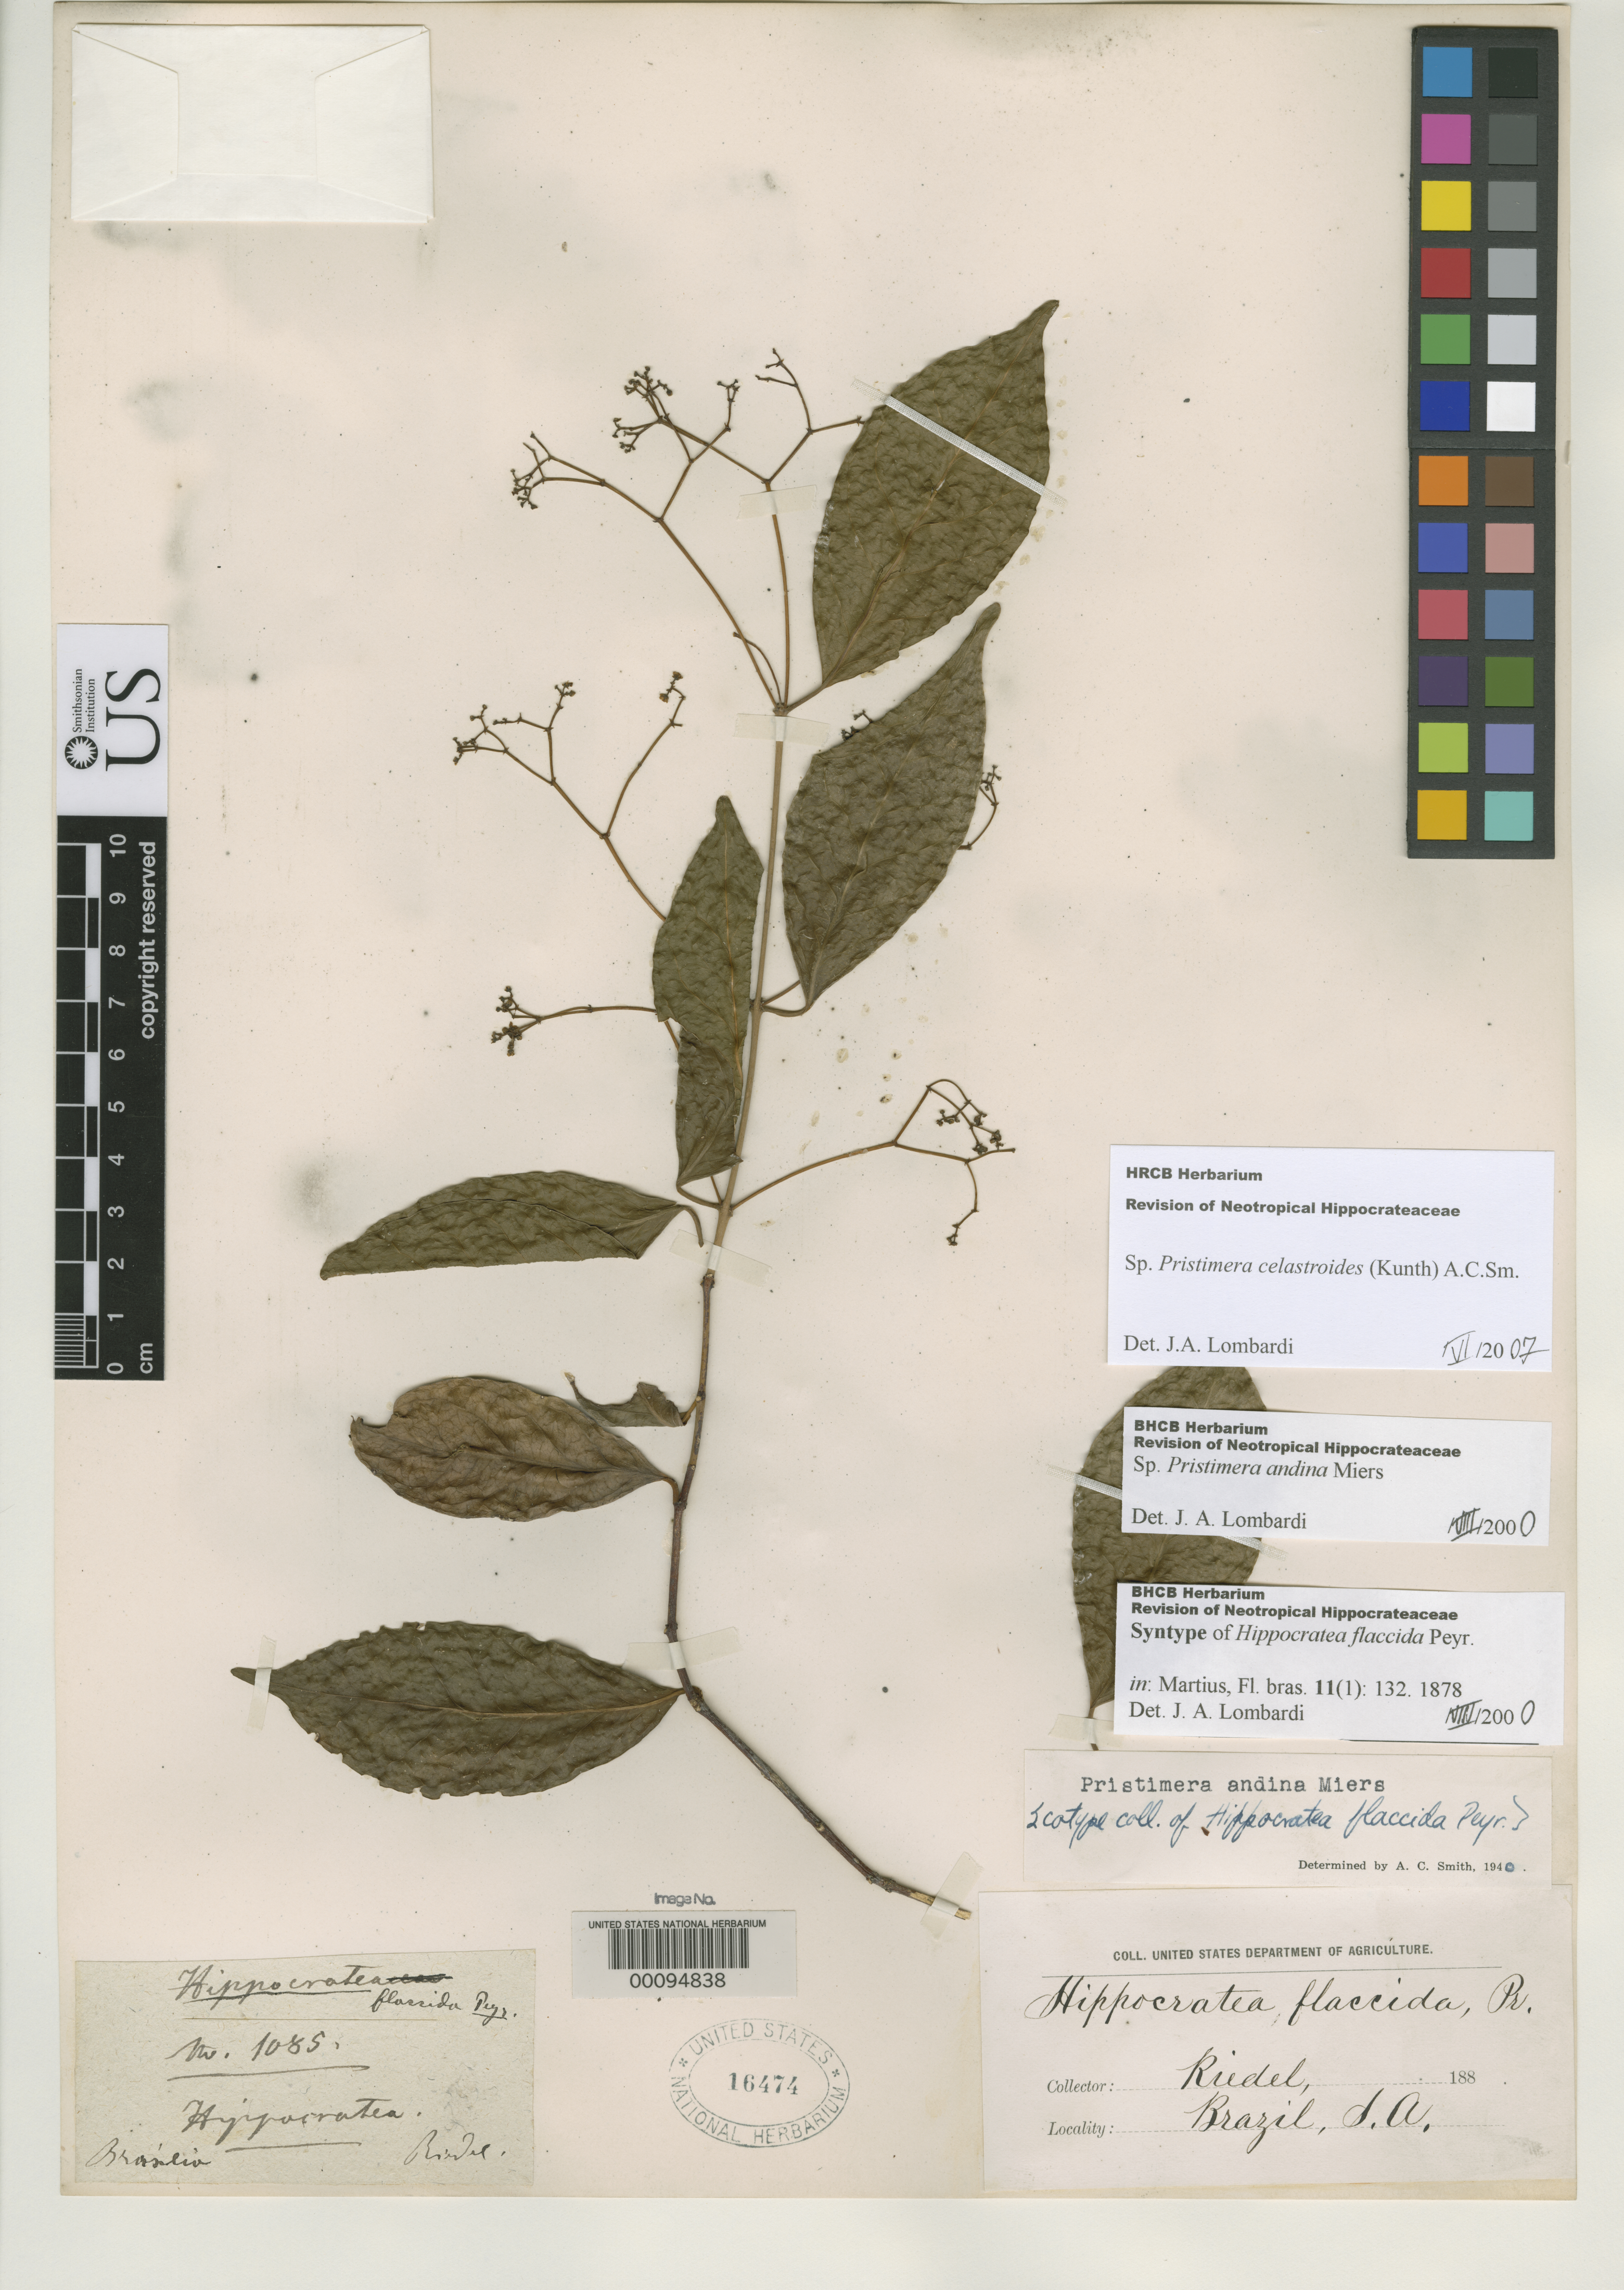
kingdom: Plantae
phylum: Tracheophyta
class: Magnoliopsida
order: Celastrales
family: Celastraceae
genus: Hippocratea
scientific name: Hippocratea flaccida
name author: Peyr. in Mart.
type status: Syntype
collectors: L. Riedel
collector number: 1085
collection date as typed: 188-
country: Brazil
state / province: Minas Gerais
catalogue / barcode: US 16474